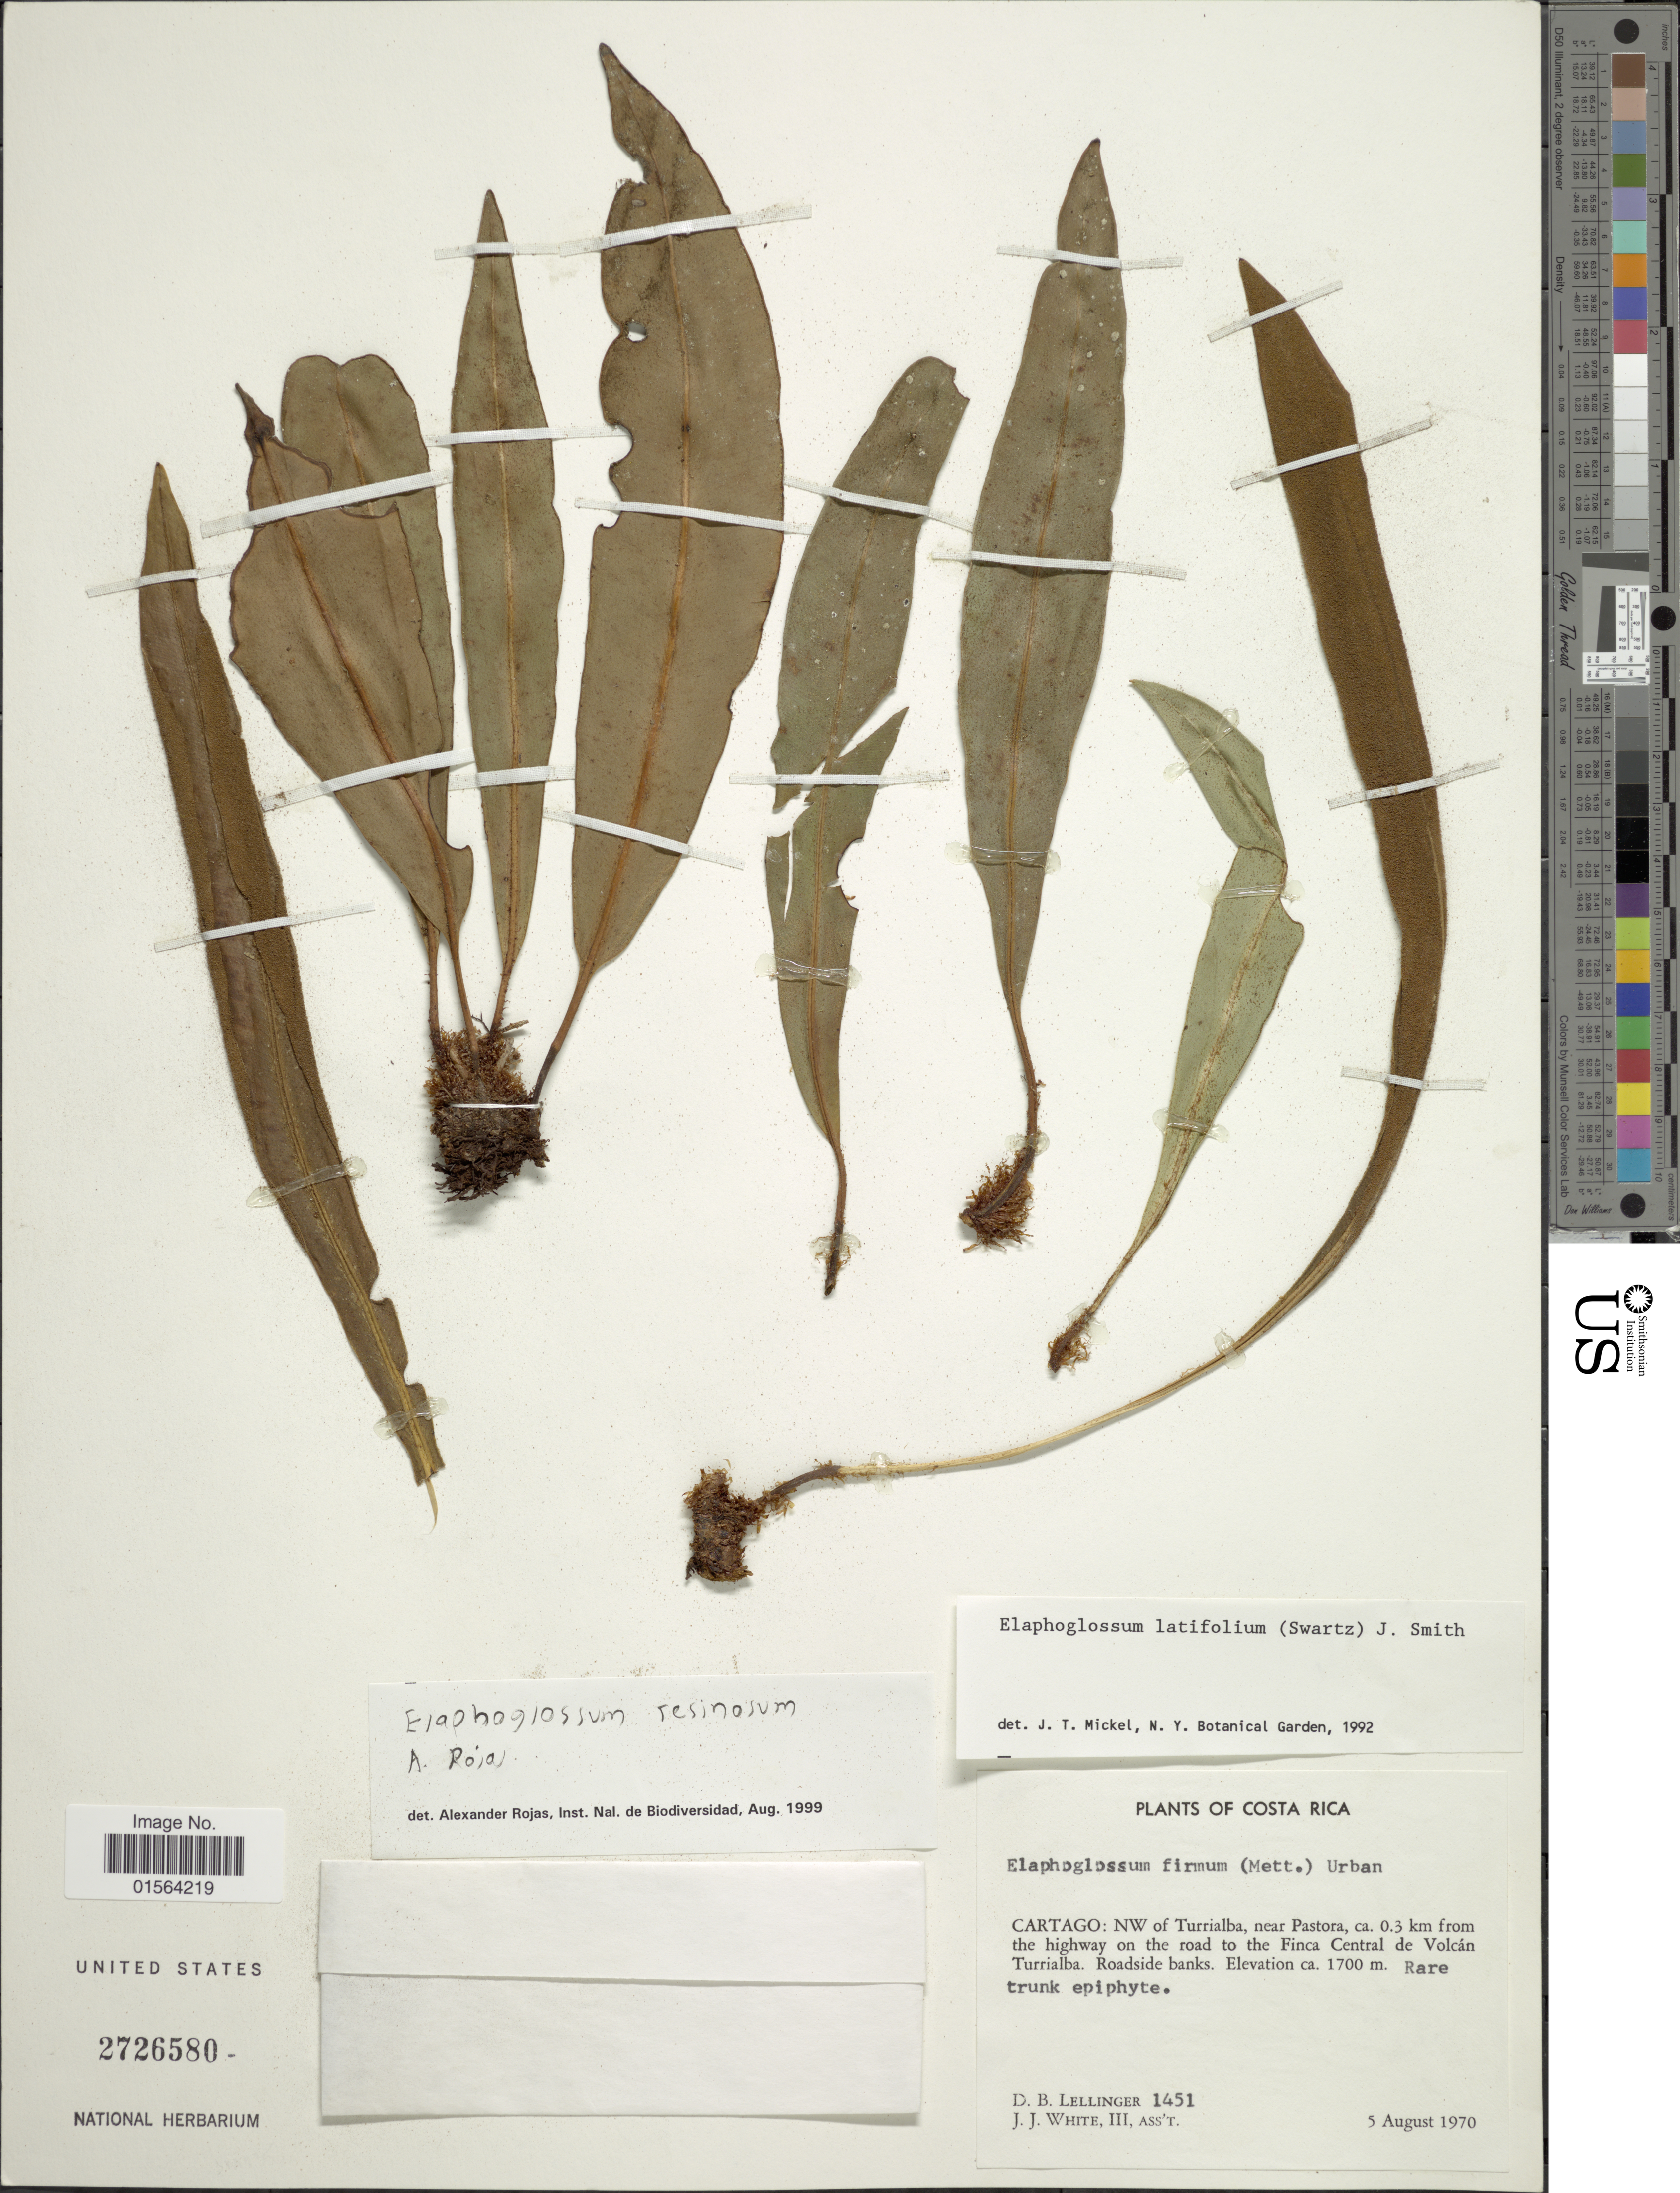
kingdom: Plantae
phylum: Tracheophyta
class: Polypodiopsida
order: Polypodiales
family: Dryopteridaceae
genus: Elaphoglossum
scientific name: Elaphoglossum latifolium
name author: (Sw.) J. Sm.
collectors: D. B. Lellinger & J. J. White III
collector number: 1451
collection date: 1970-08-05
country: Costa Rica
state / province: Cartago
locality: Cartago: NW of Turrialba, near Pastora, ca 0.3 km from the highway on the orad to the Finca Central de Volcan Turrialba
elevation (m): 1700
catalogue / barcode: US 2726480